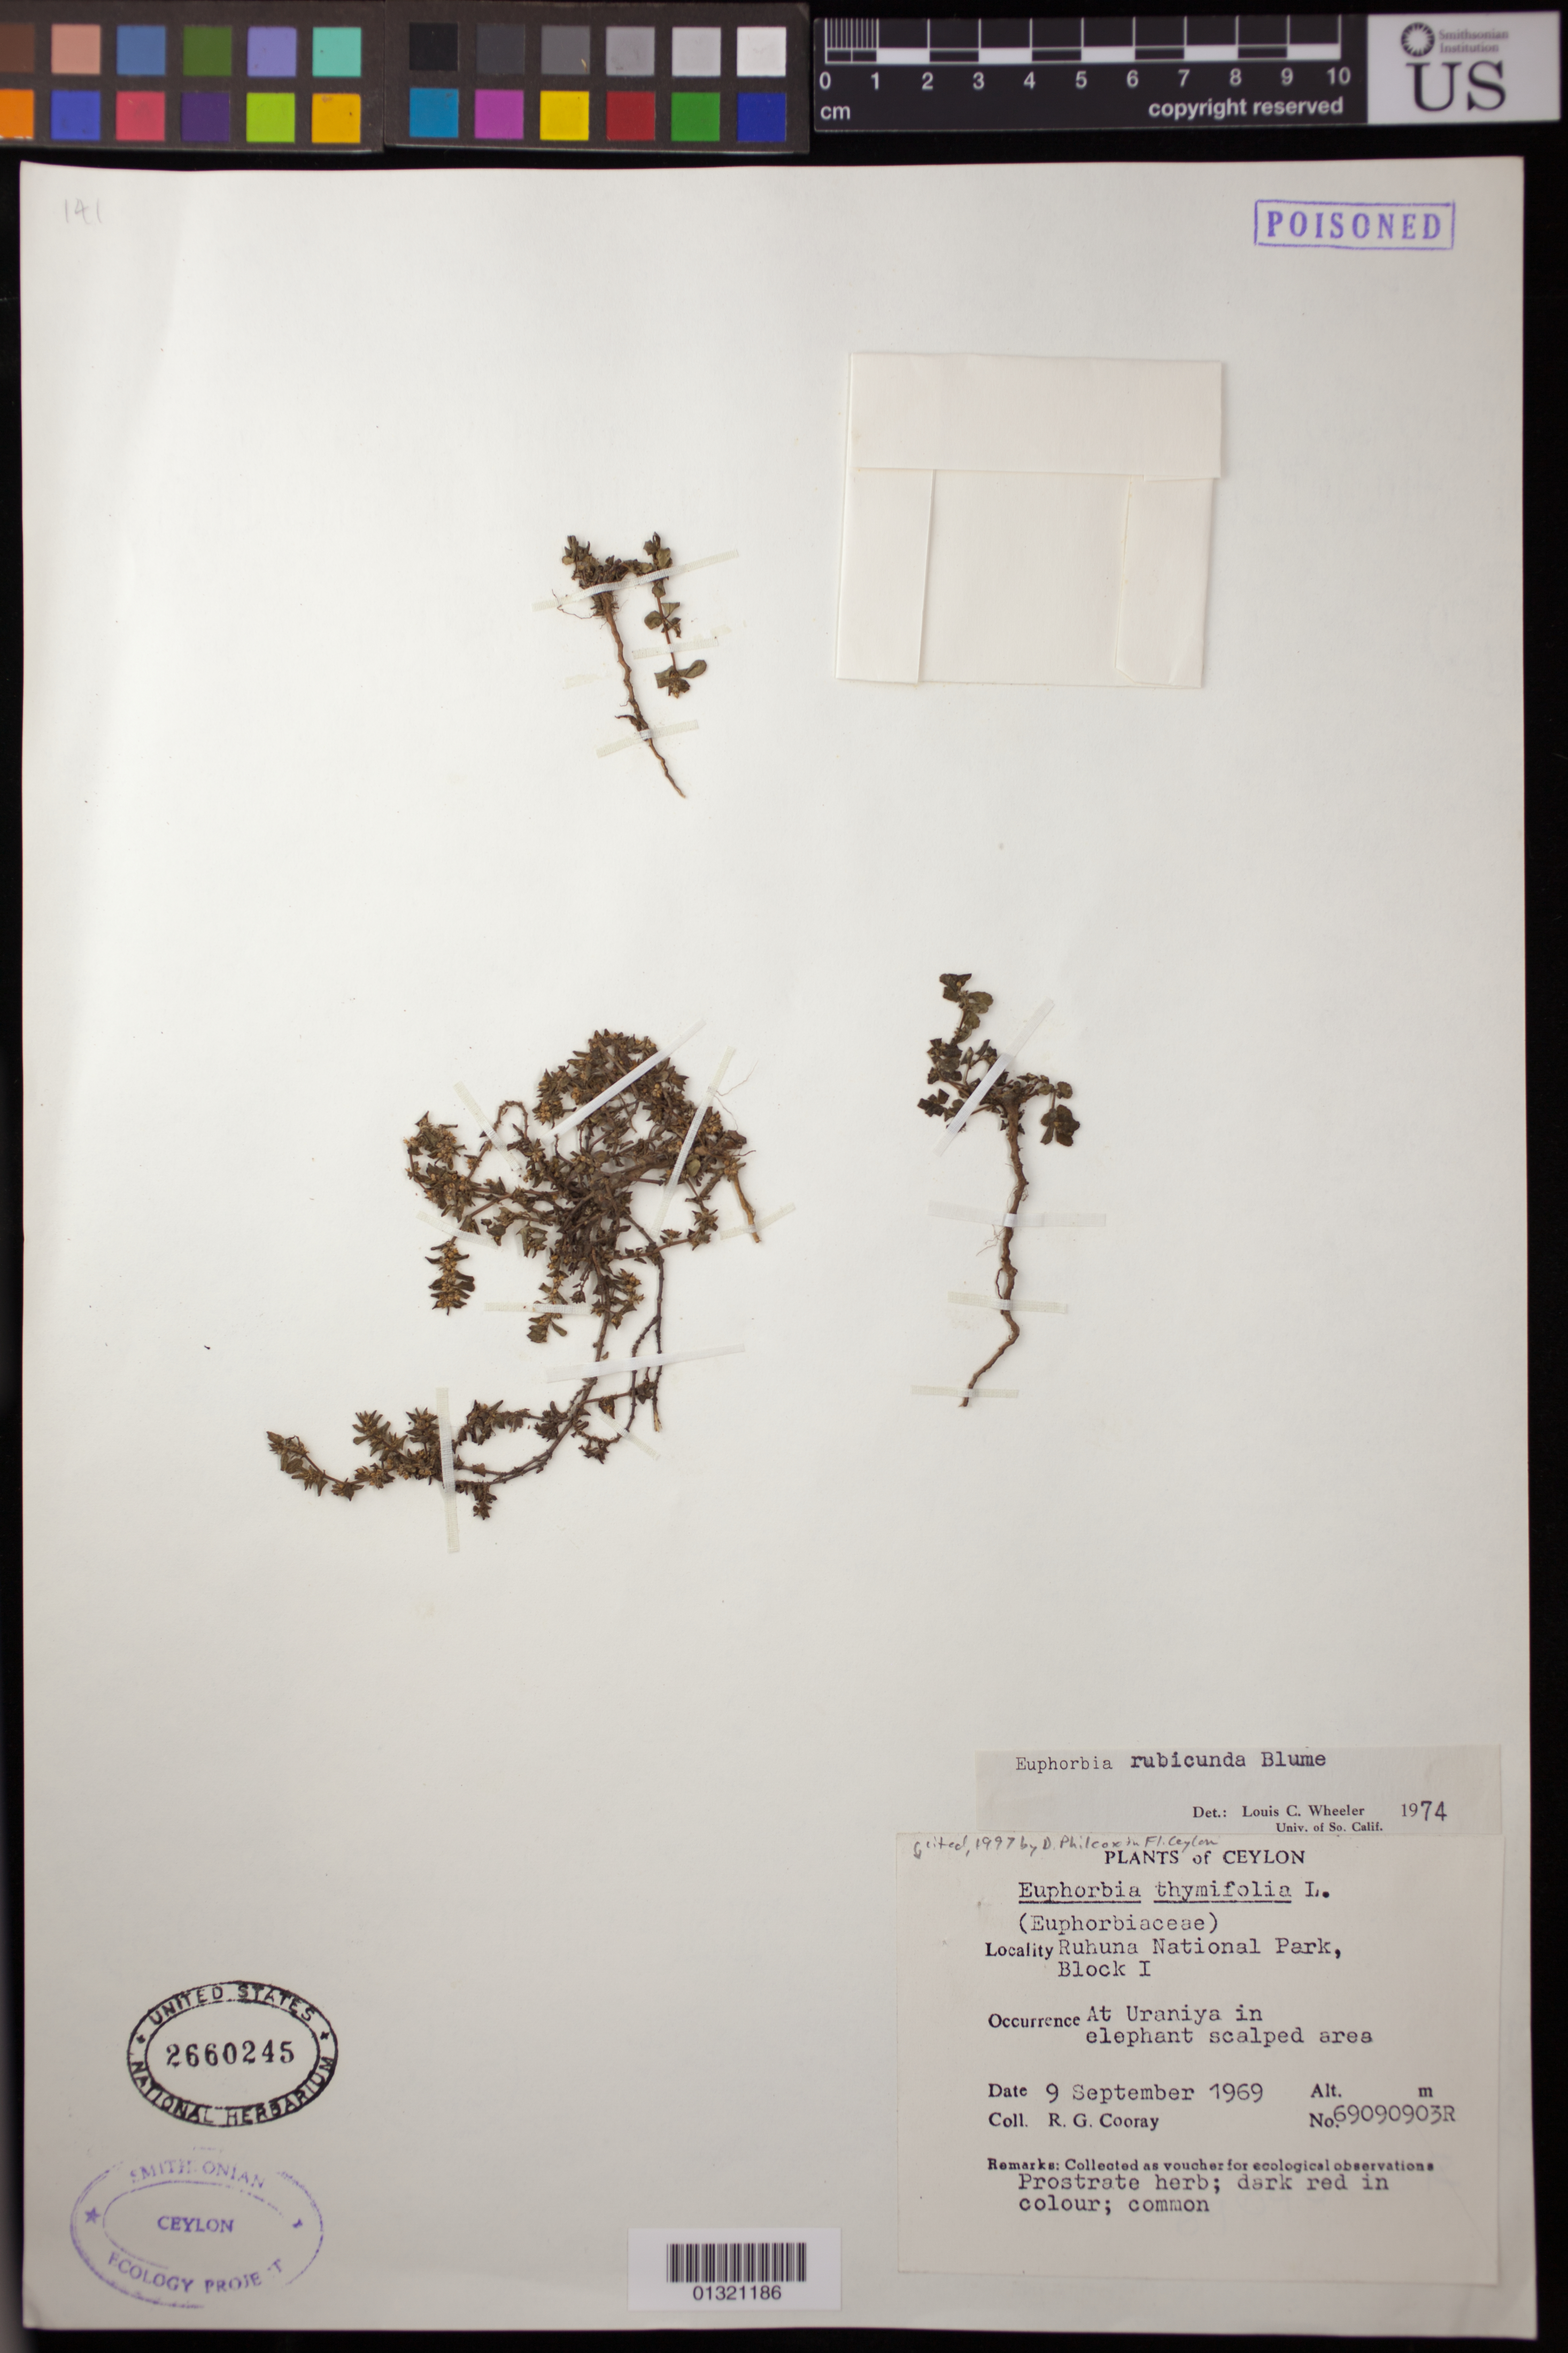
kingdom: Plantae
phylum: Tracheophyta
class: Magnoliopsida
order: Malpighiales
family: Euphorbiaceae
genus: Euphorbia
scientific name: Euphorbia thymifolia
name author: L.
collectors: R. Cooray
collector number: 69090903R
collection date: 1969-09-09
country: Sri Lanka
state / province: Southern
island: Ceylon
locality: Ruhuna National Park, Block I, At Uraniya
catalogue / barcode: US 2660245